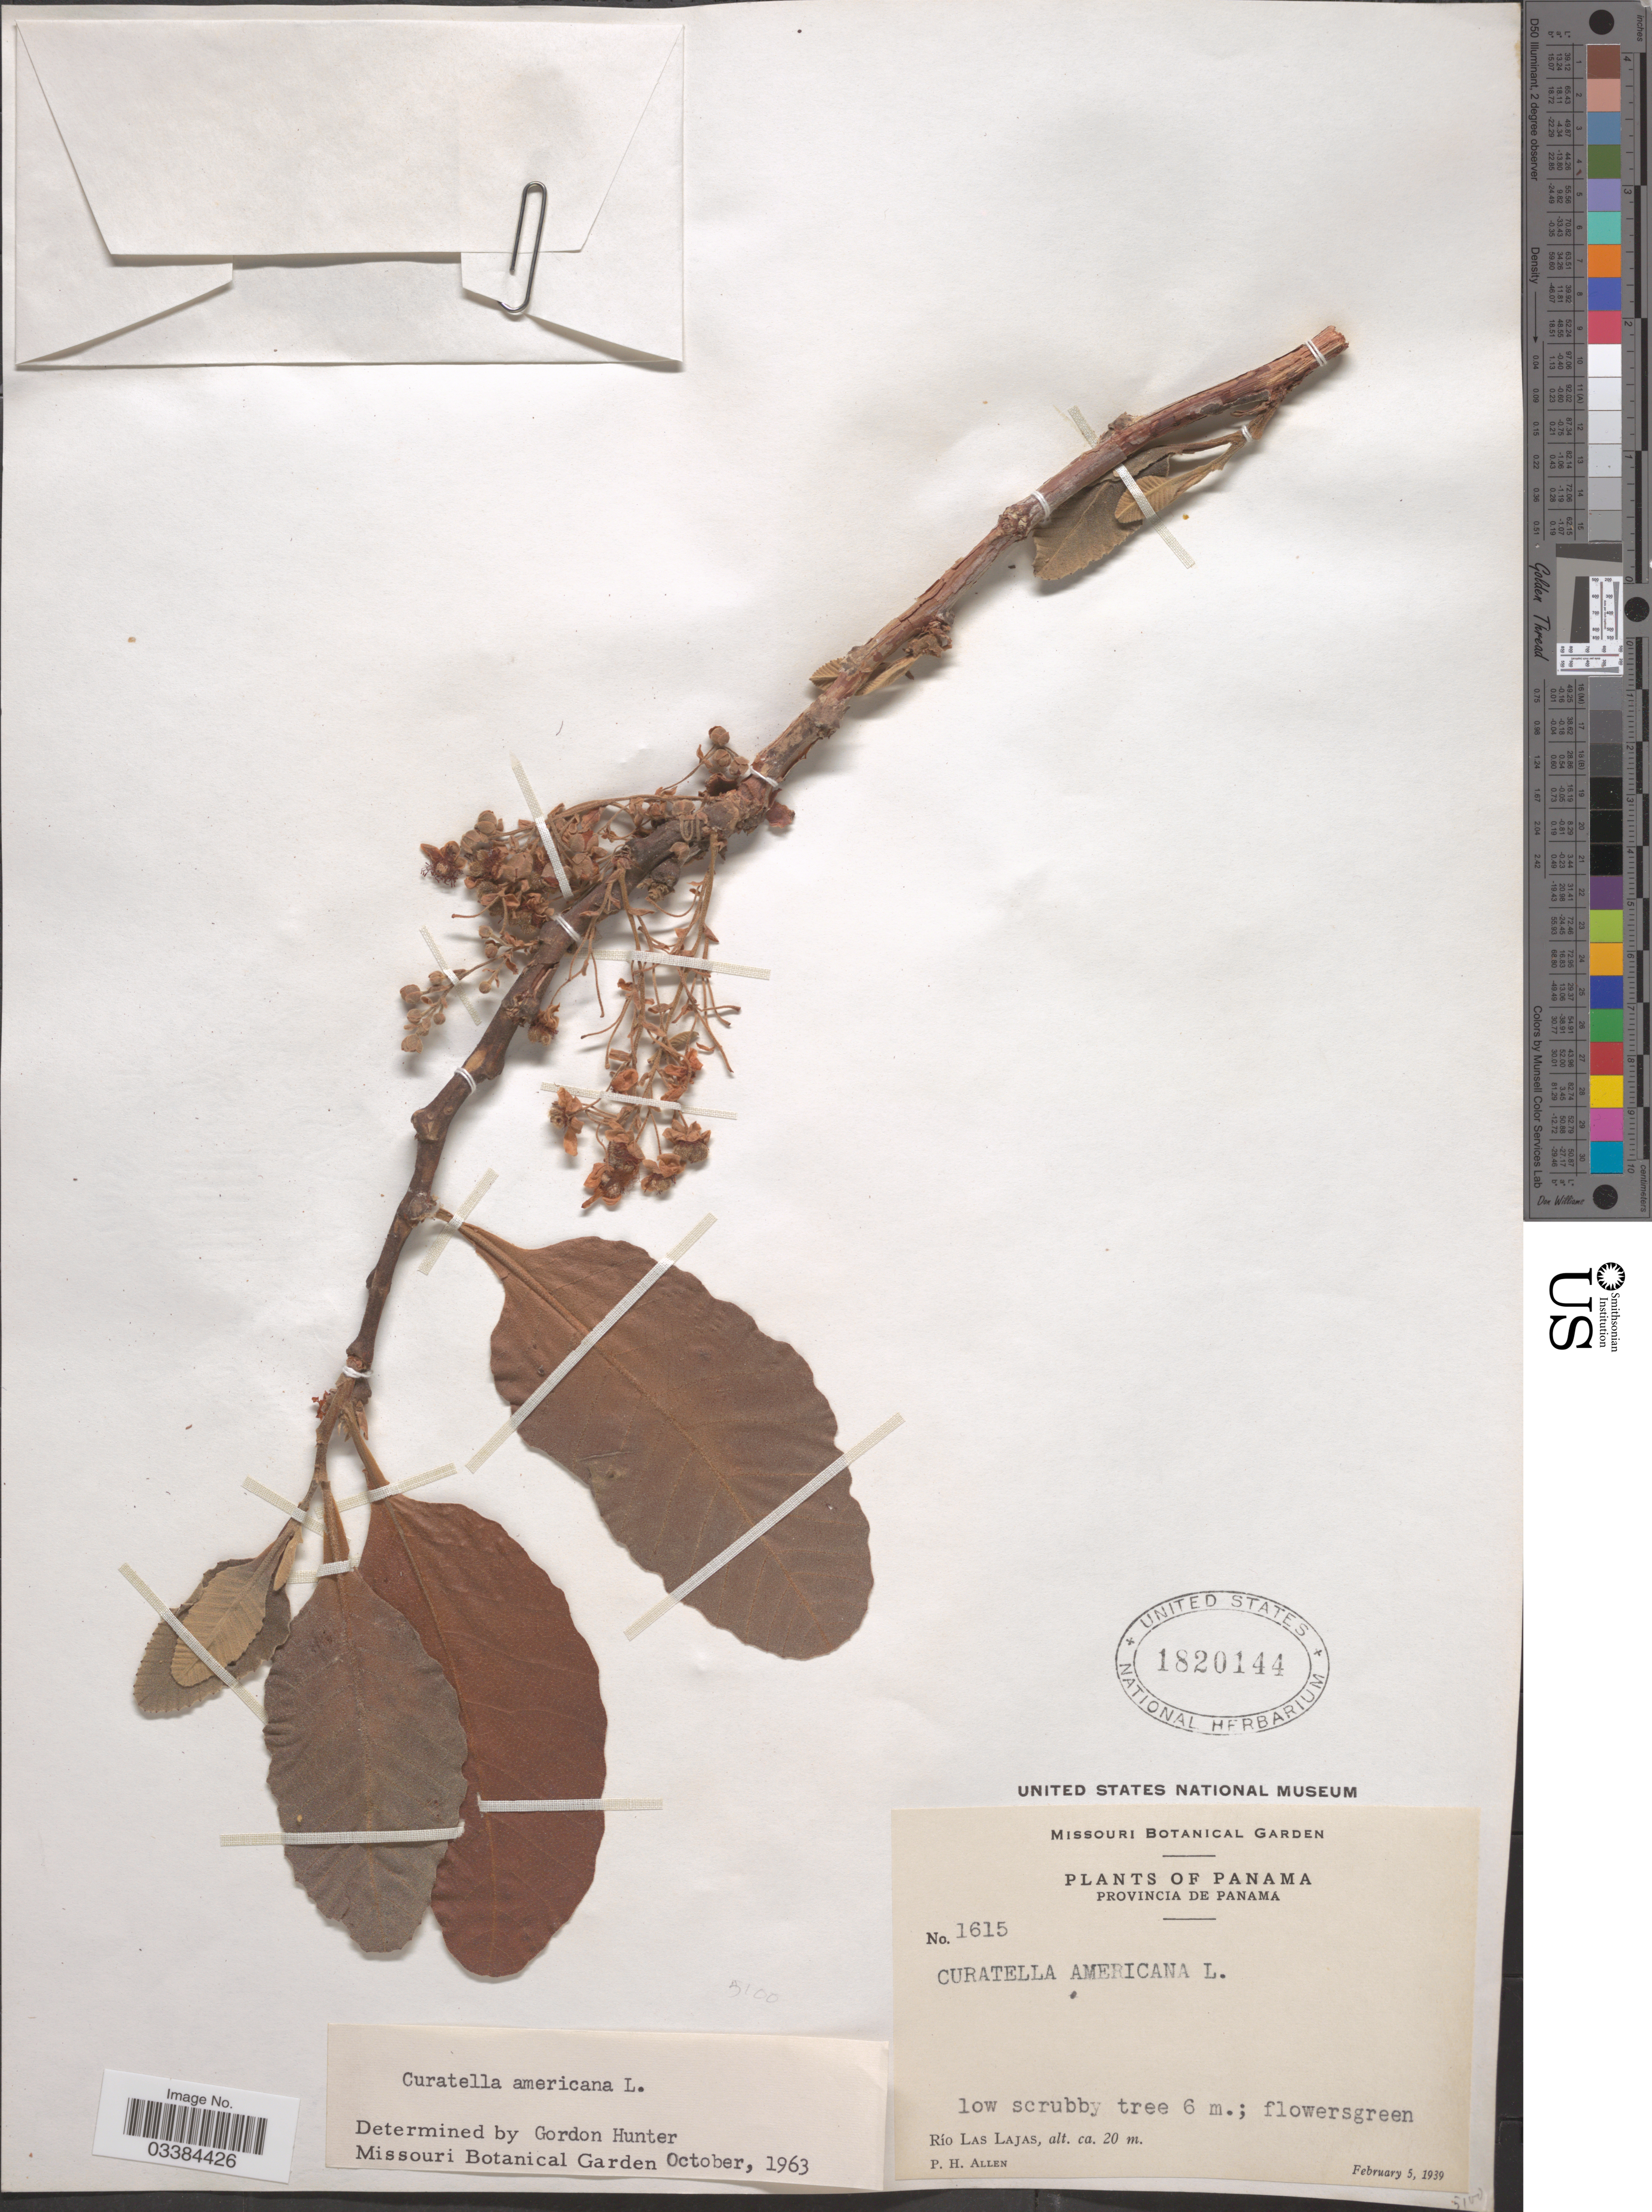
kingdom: Plantae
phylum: Tracheophyta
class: Magnoliopsida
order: Dilleniales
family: Dilleniaceae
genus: Curatella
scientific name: Curatella americana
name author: L.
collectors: P. H. Allen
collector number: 1615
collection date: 1939-02-05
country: Panama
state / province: Panamá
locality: Río Las Lajas.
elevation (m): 20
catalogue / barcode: US 1820144